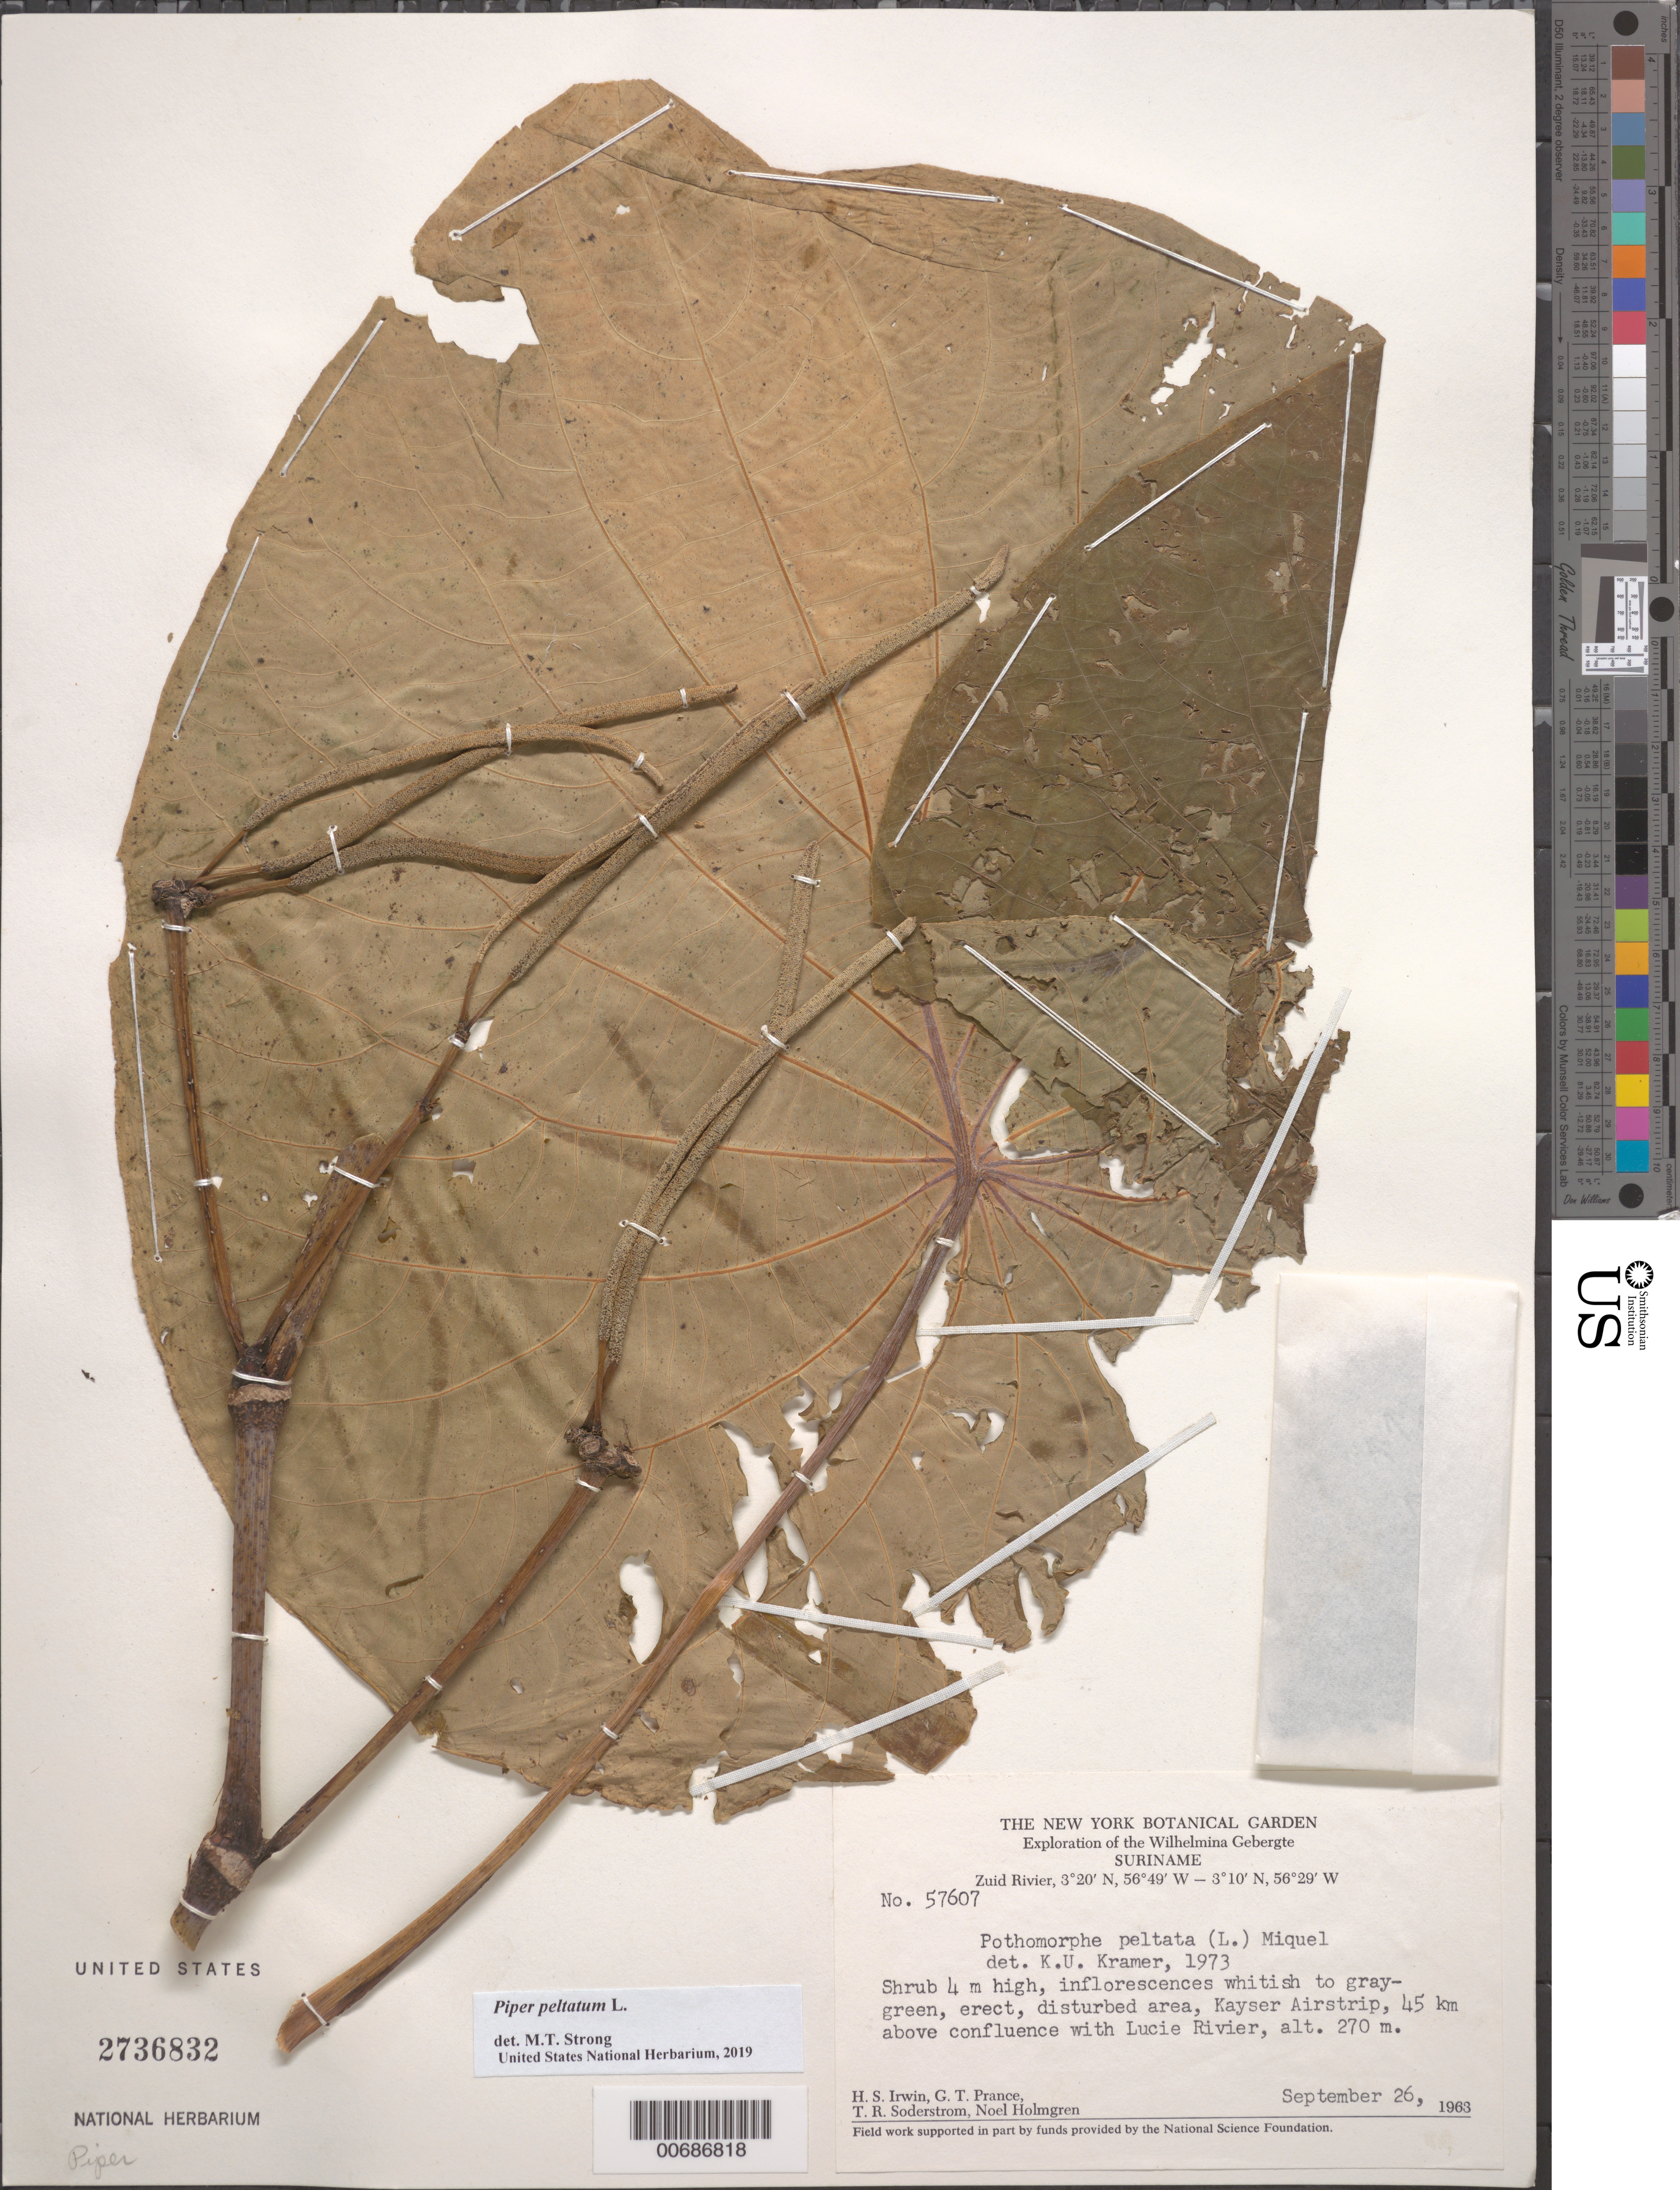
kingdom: Plantae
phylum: Tracheophyta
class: Magnoliopsida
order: Piperales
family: Piperaceae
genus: Piper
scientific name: Piper peltatum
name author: L.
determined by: Strong, M. T., (US), Smithsonian Institution - National Museum of Natural History (UNITED STATES)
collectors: H. Irwin, G. T. Prance, T. R. Soderstrom & N. H. Holmgren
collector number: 57607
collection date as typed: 26-Sep-63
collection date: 1963-09-26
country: Suriname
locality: Kayser Airstrip, Zuid R., 45 km above confl. with Lucie R., Wilhelmina Gebergte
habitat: Disturbed area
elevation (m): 270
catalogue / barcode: US 2736832